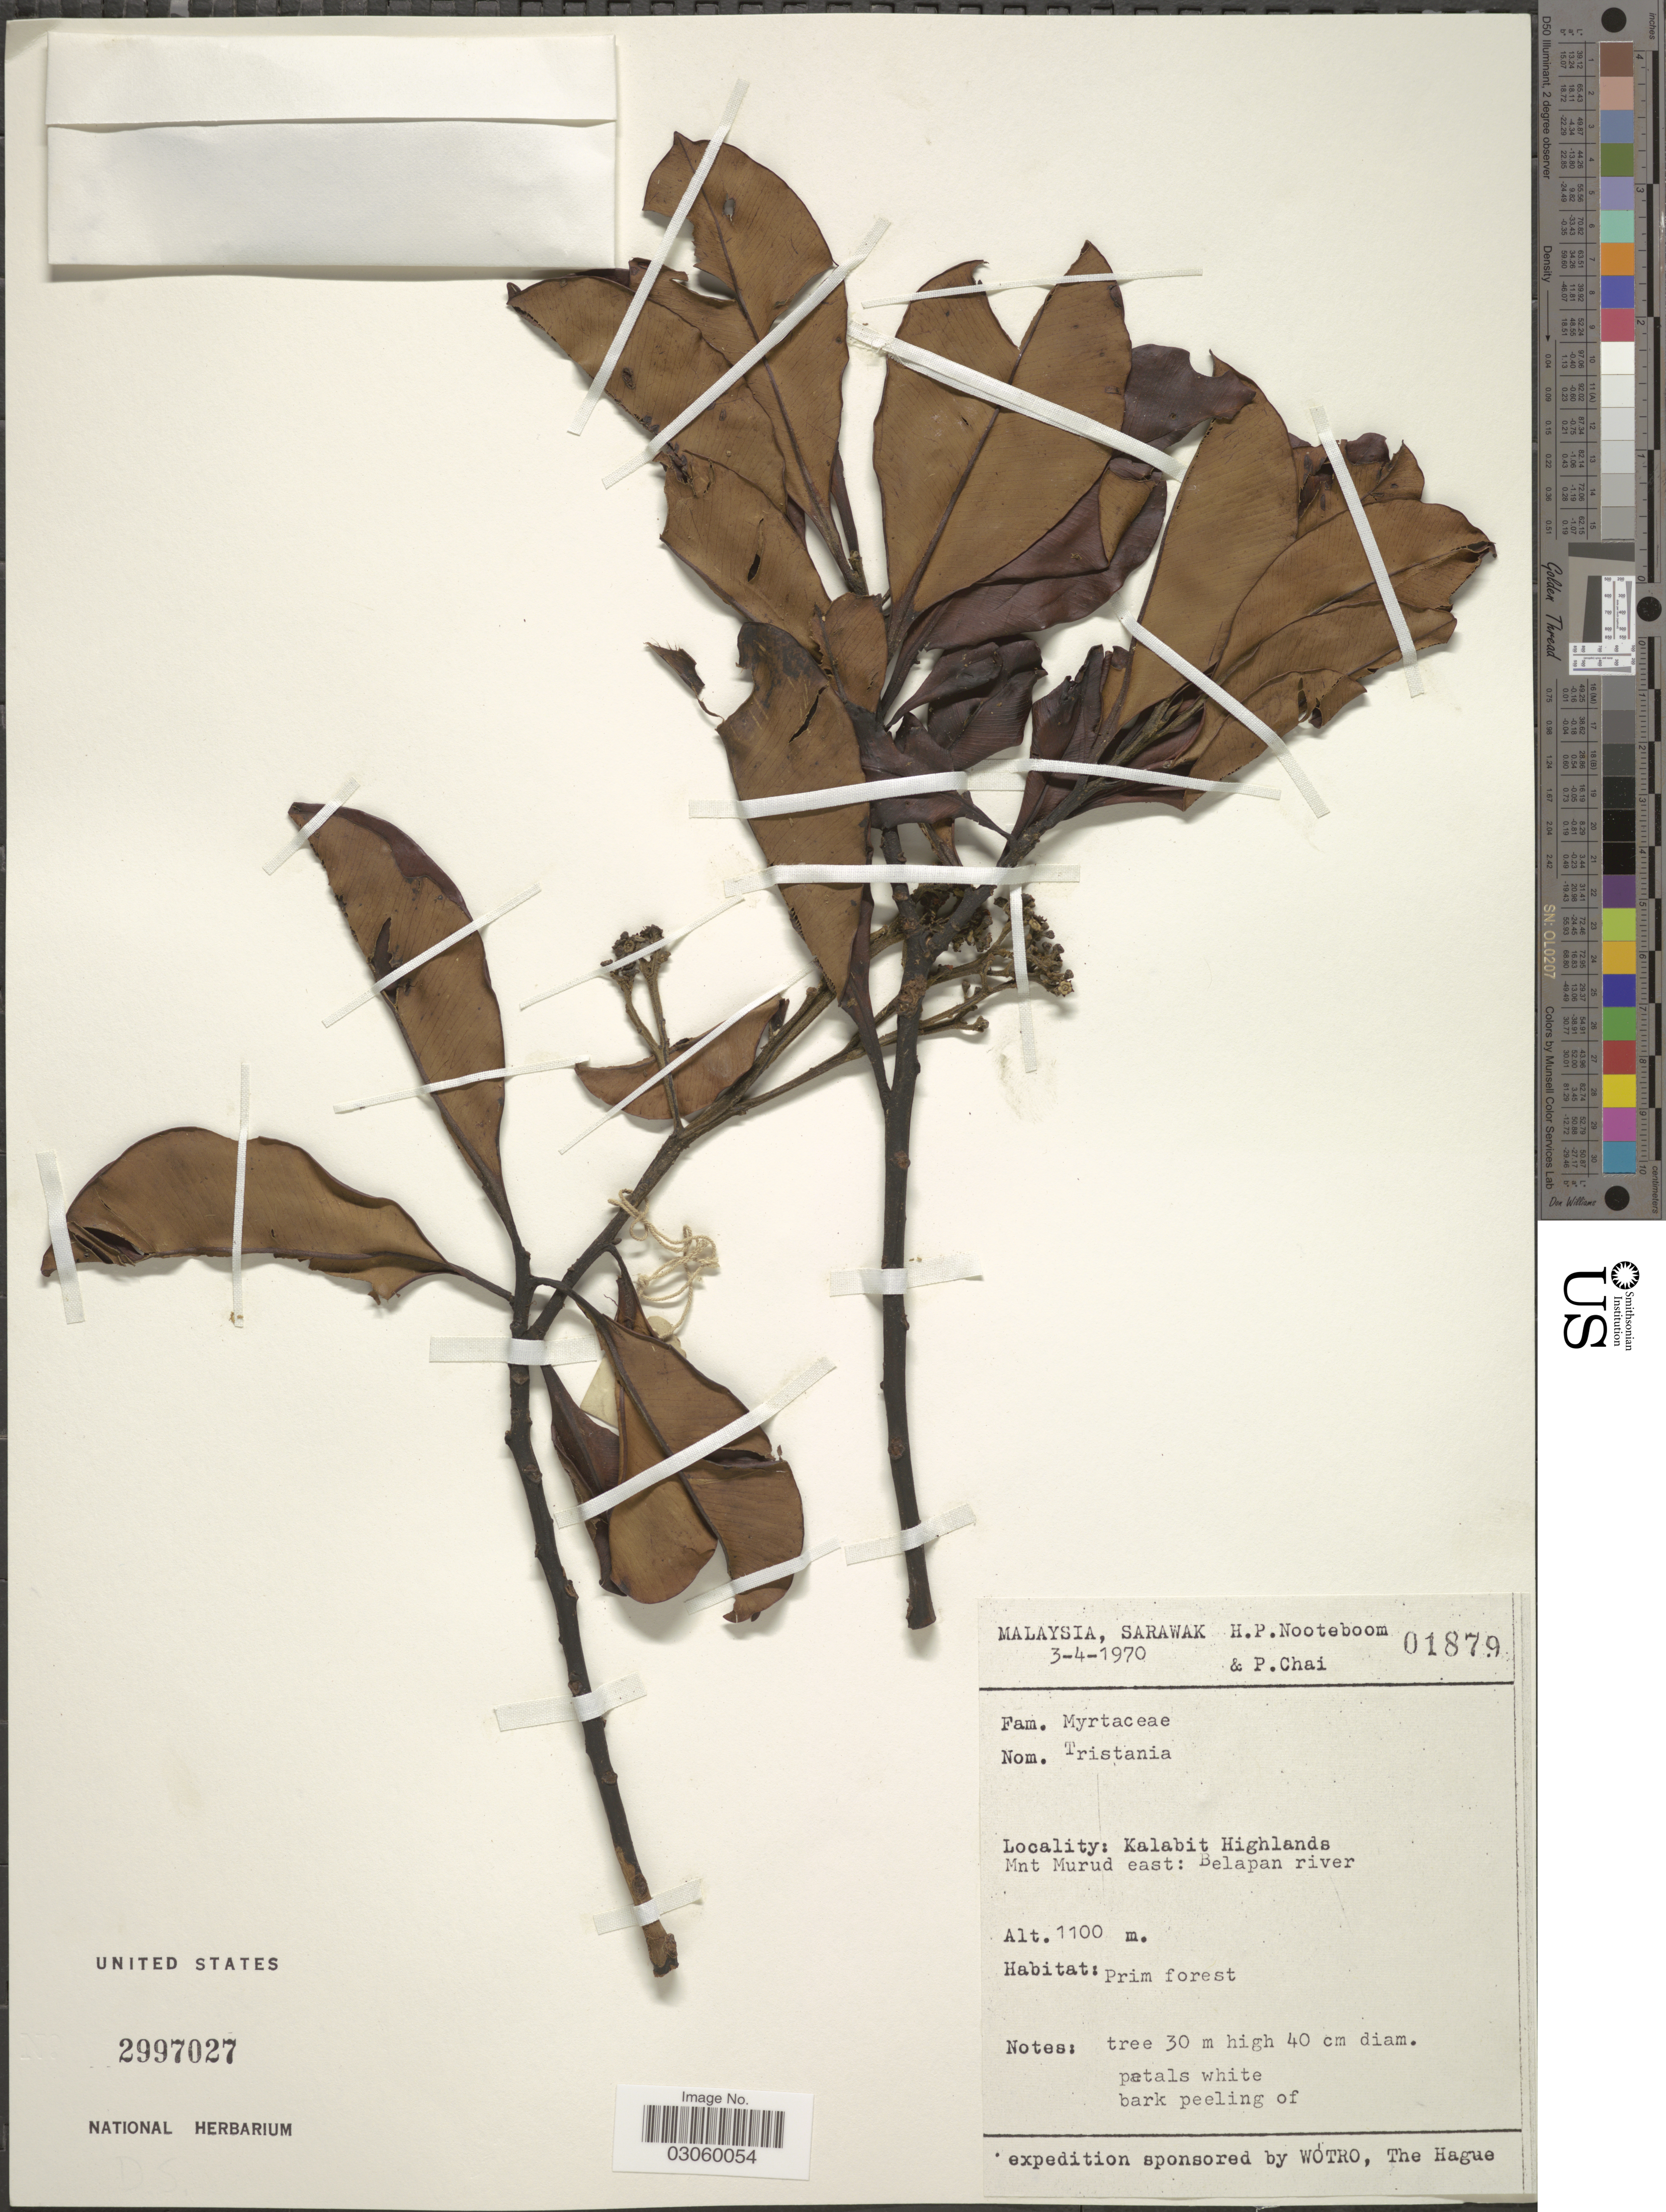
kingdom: Plantae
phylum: Tracheophyta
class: Magnoliopsida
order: Myrtales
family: Myrtaceae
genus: Tristaniopsis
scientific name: Tristaniopsis sp.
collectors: H. P. Nooteboom & P. Chai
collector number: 01879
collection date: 1970-04-03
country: Malaysia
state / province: Sarawak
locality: Kalabit Highlands, Mnt Murud east: Belapan river.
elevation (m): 1100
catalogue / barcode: US 2997027